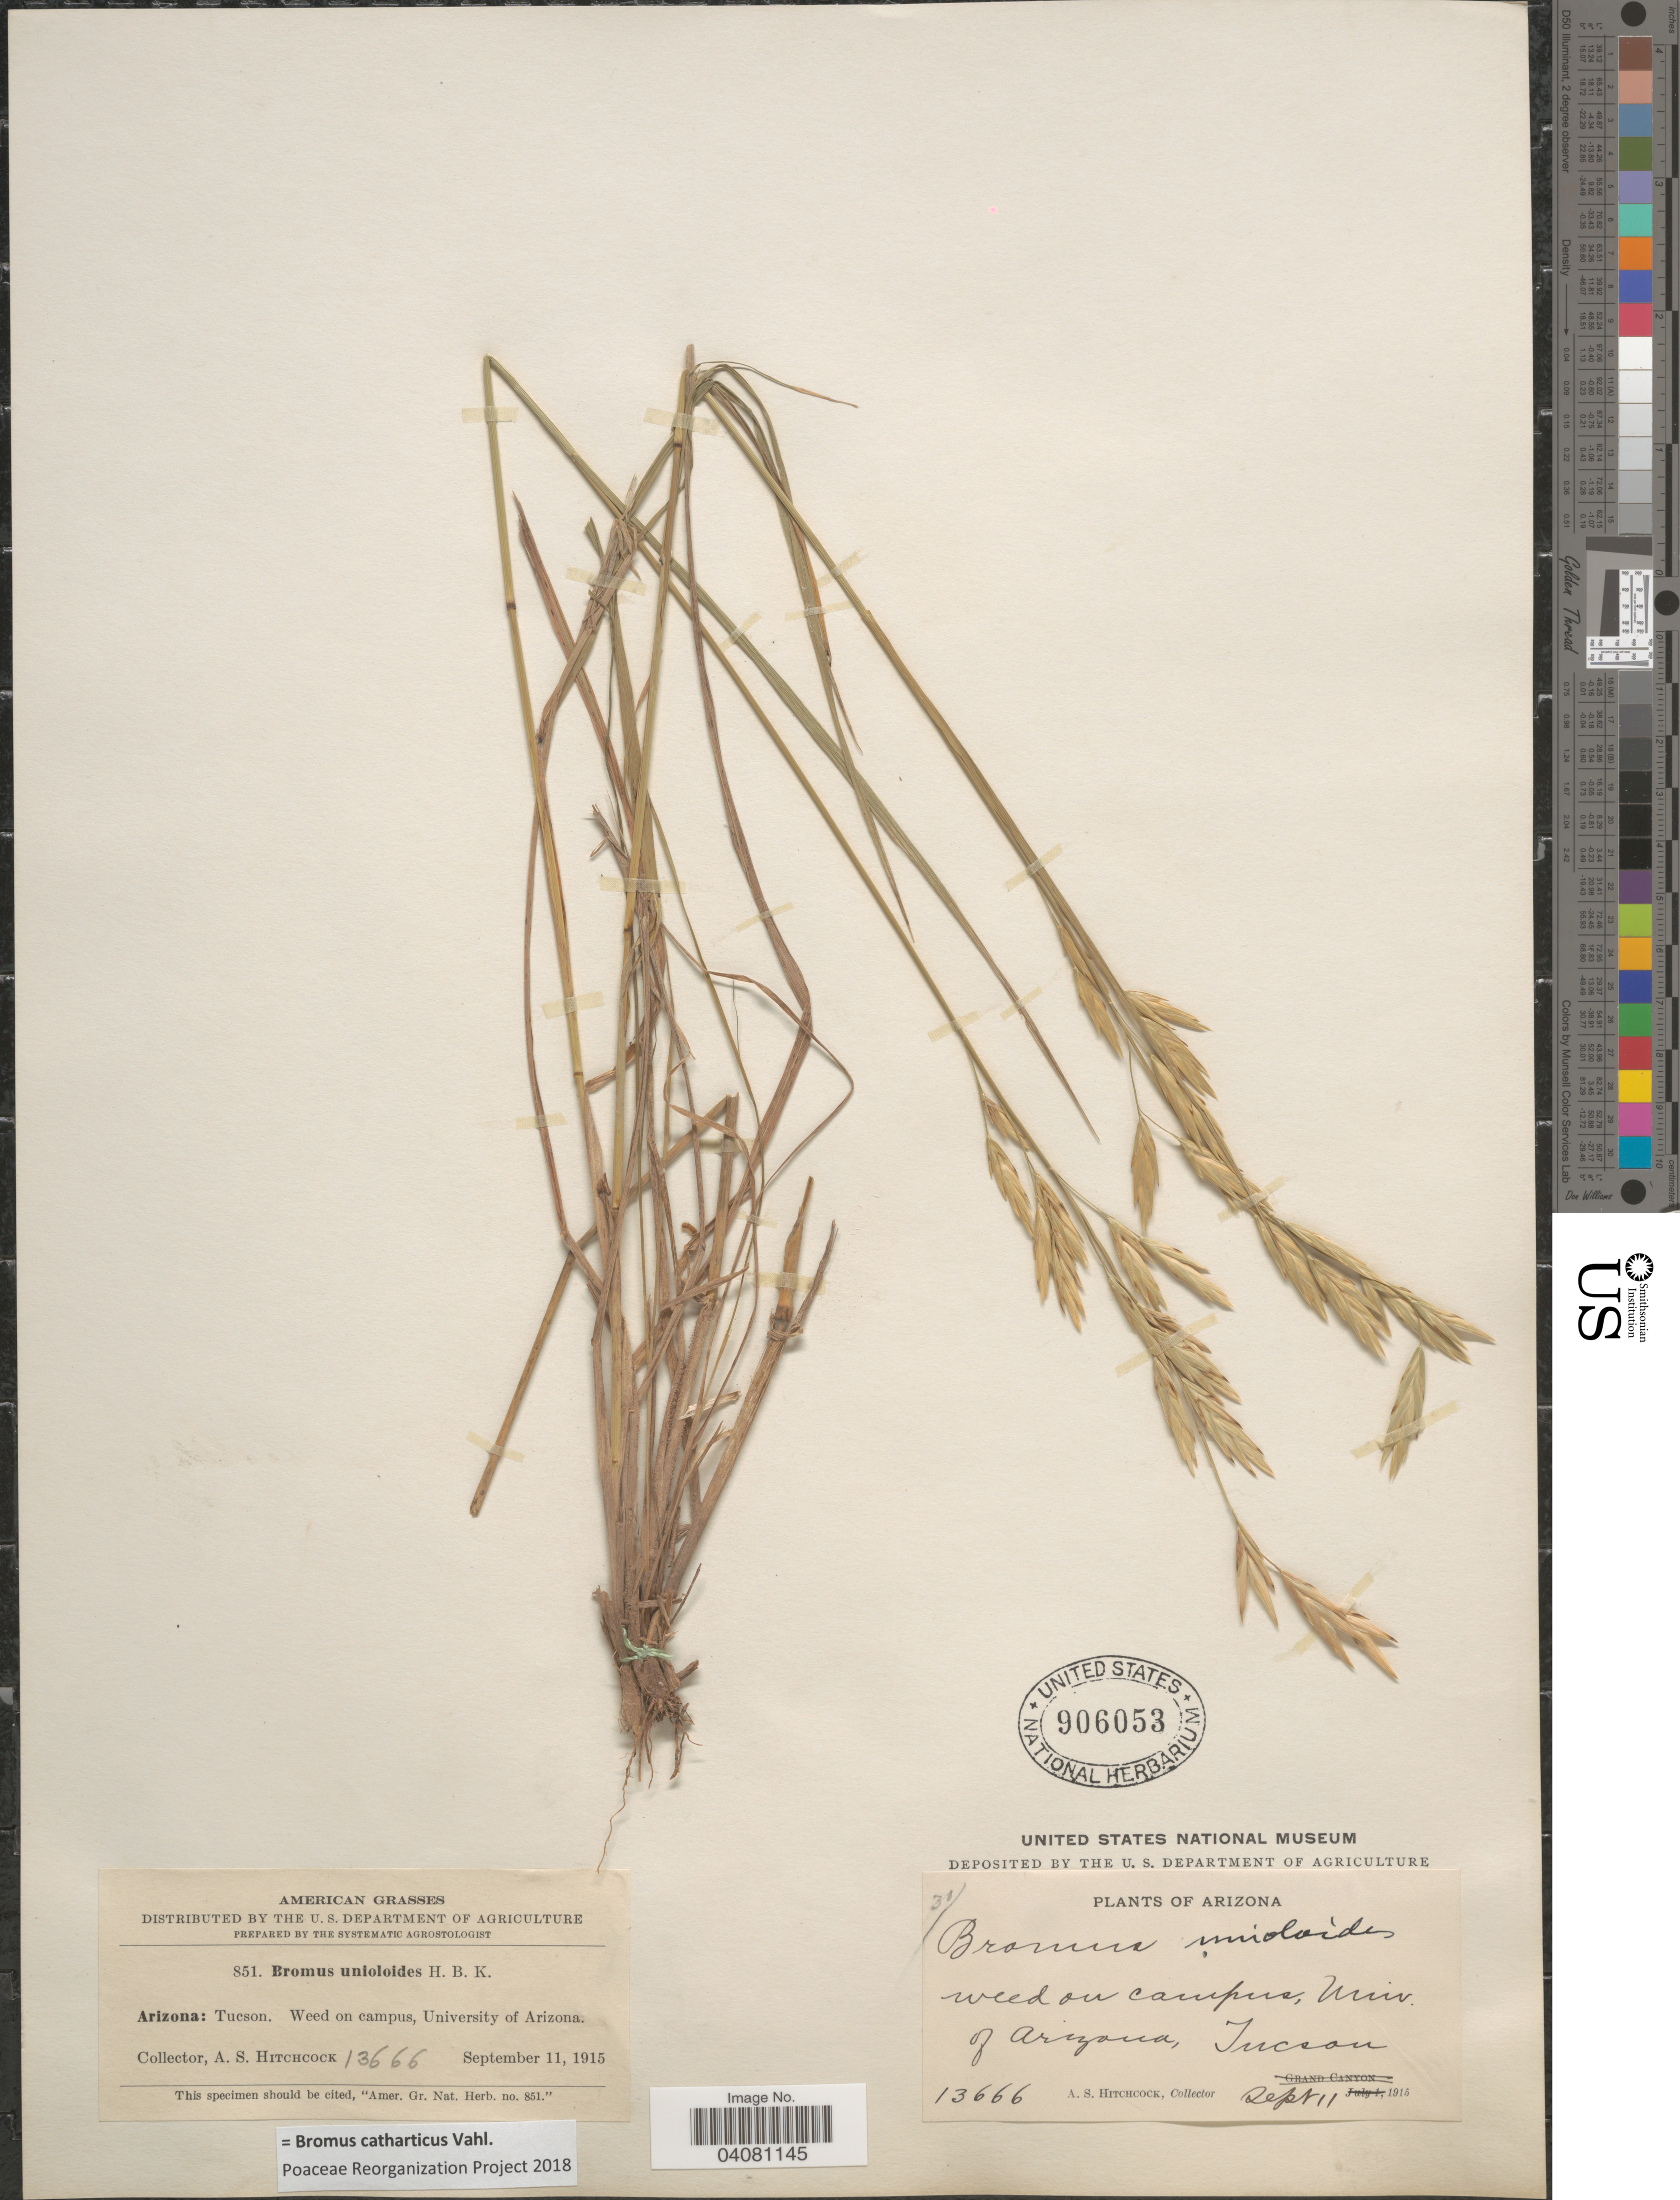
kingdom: Plantae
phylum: Tracheophyta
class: Liliopsida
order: Poales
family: Poaceae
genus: Bromus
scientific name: Bromus catharticus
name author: Vahl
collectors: A. S. Hitchcock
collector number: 13666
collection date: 1915-09-11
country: United States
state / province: Arizona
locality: Weed on campus, University of Arizona, Tucson.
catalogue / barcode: US 906053